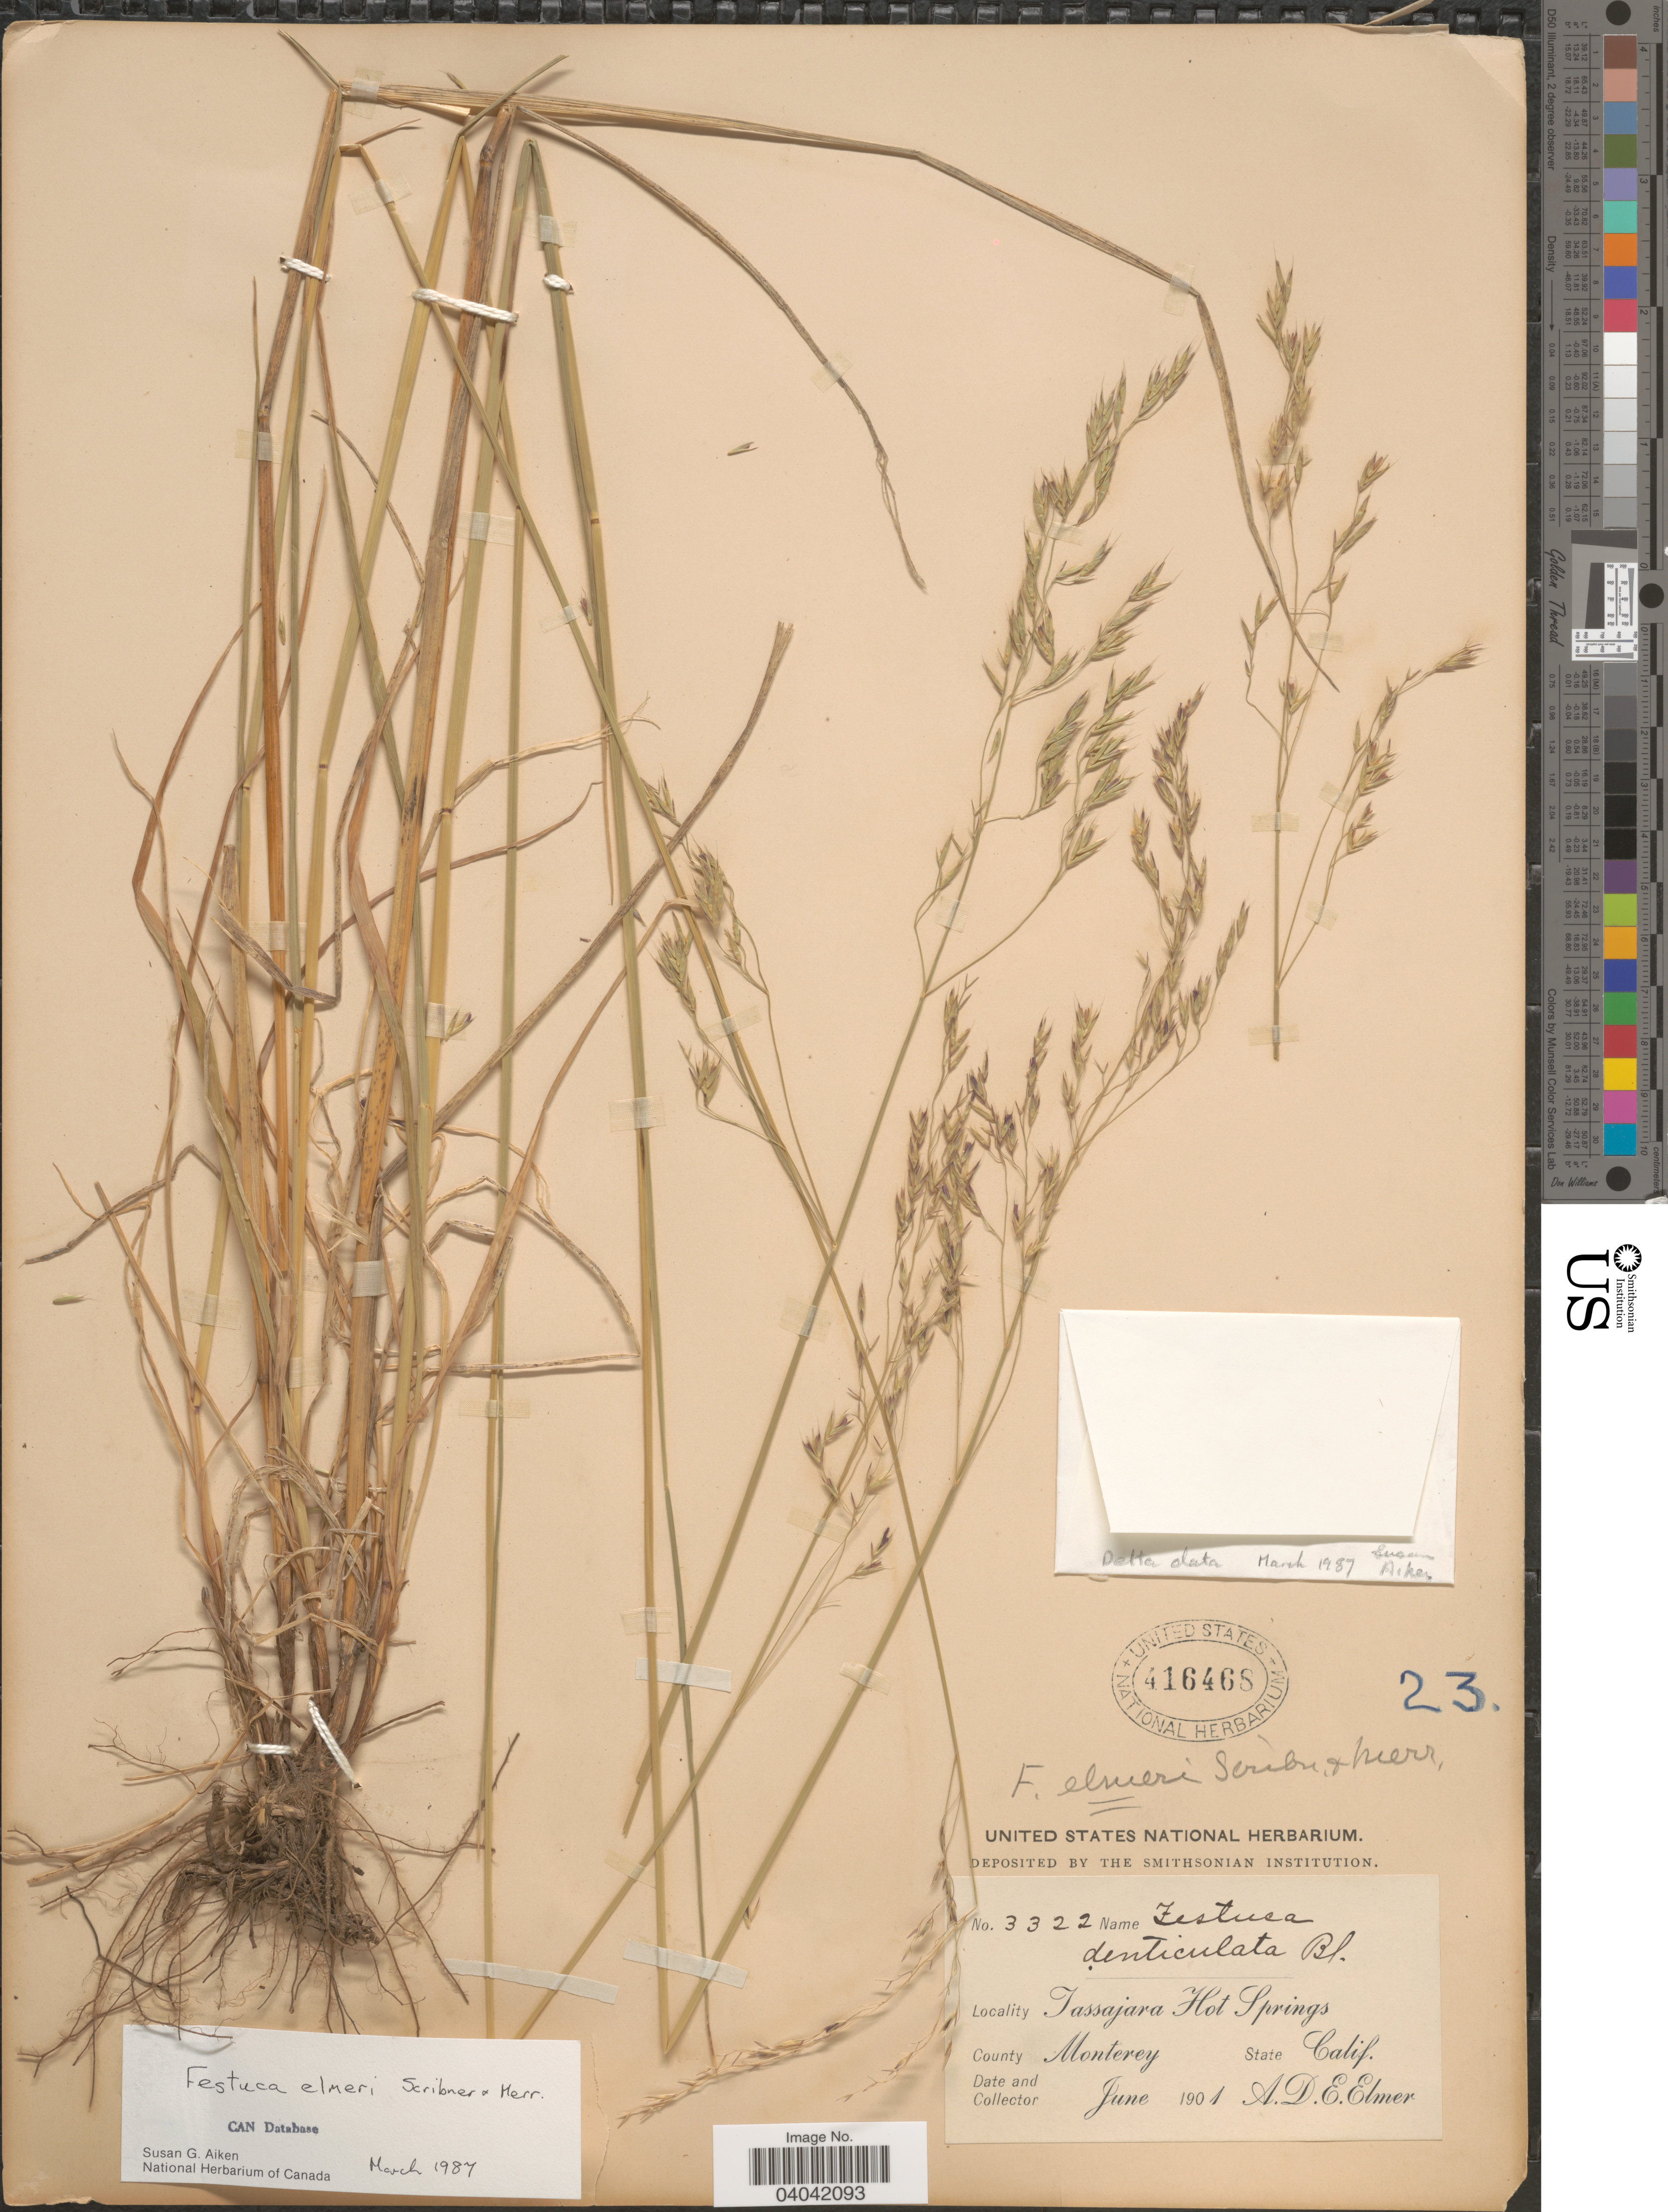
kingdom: Plantae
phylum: Tracheophyta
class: Liliopsida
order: Poales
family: Poaceae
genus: Festuca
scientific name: Festuca elmeri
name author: Scribn. & Merr.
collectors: A. D. E. Elmer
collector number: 3322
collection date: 1901-06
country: United States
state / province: California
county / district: Monterey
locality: Tussajara Hot Springs. County Monterey.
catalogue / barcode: US 416468